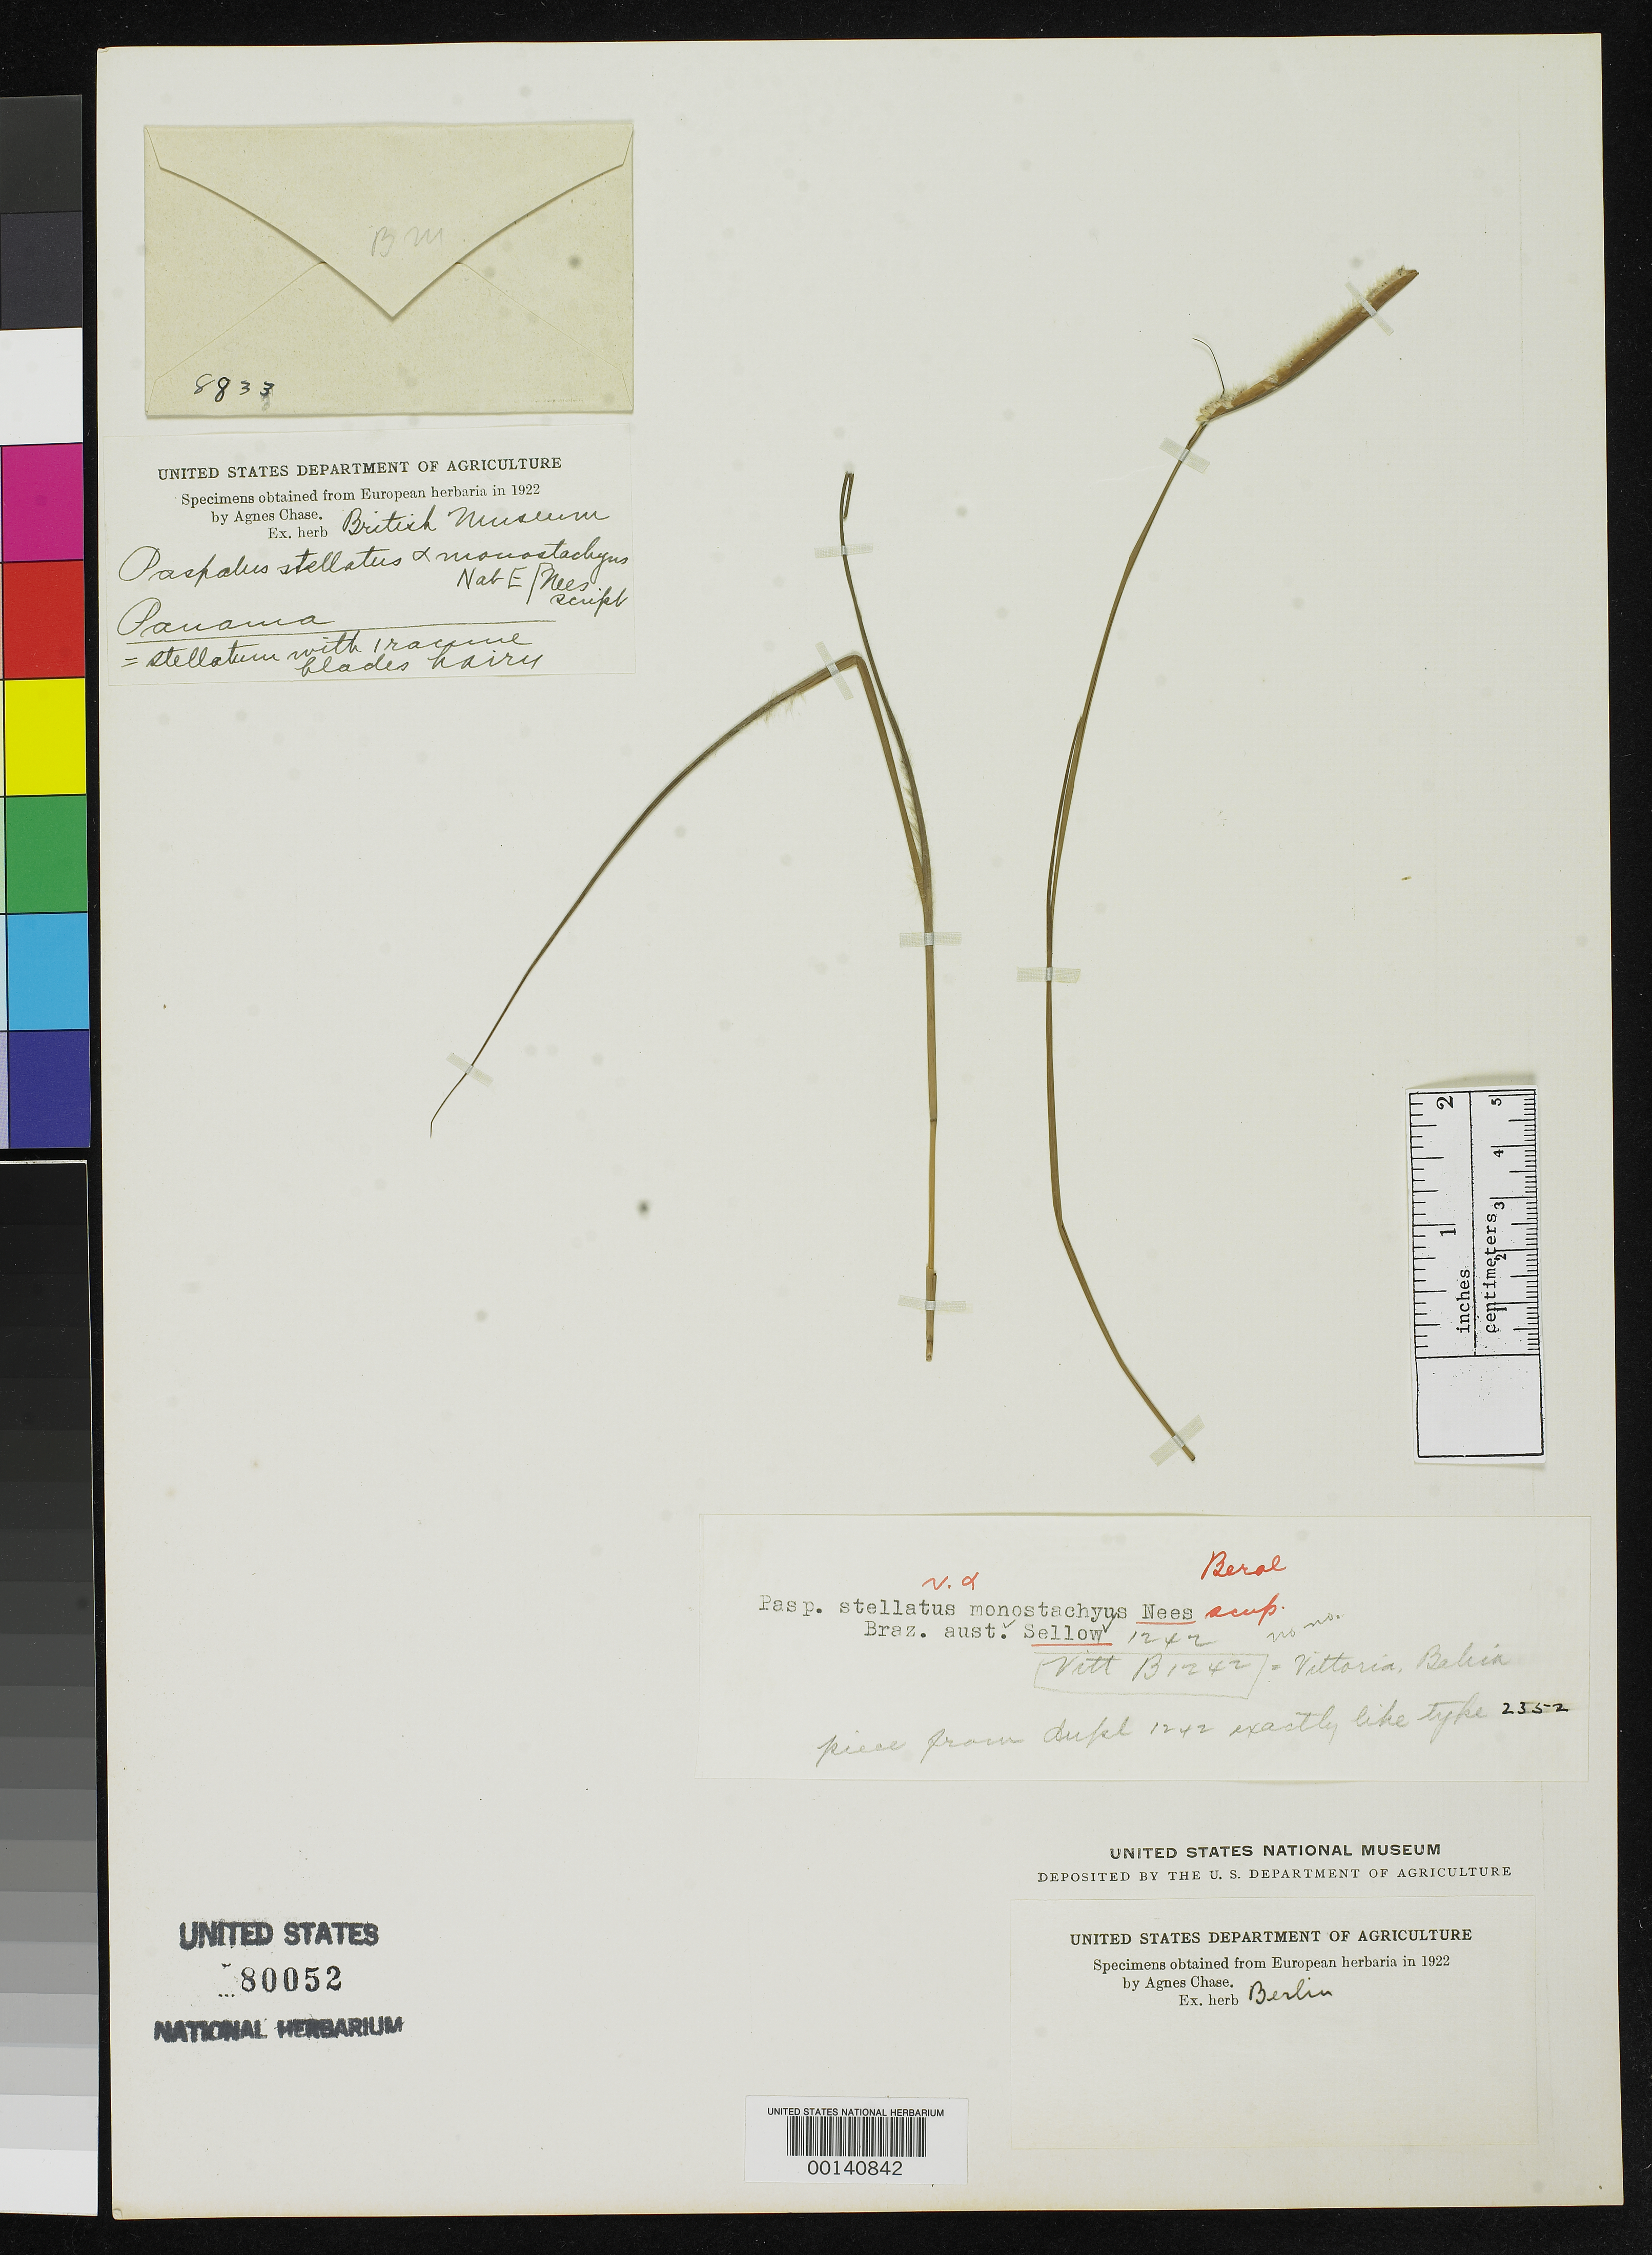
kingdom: Plantae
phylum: Tracheophyta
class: Liliopsida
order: Poales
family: Poaceae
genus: Paspalum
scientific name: Paspalum stellatum var. monostachyum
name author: Nees in Mart.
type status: Type Fragment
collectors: F. Sellow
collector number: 1242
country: Brazil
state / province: Minas Gerais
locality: Sabara; alt. 1800 ft.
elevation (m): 549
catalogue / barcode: US 80052